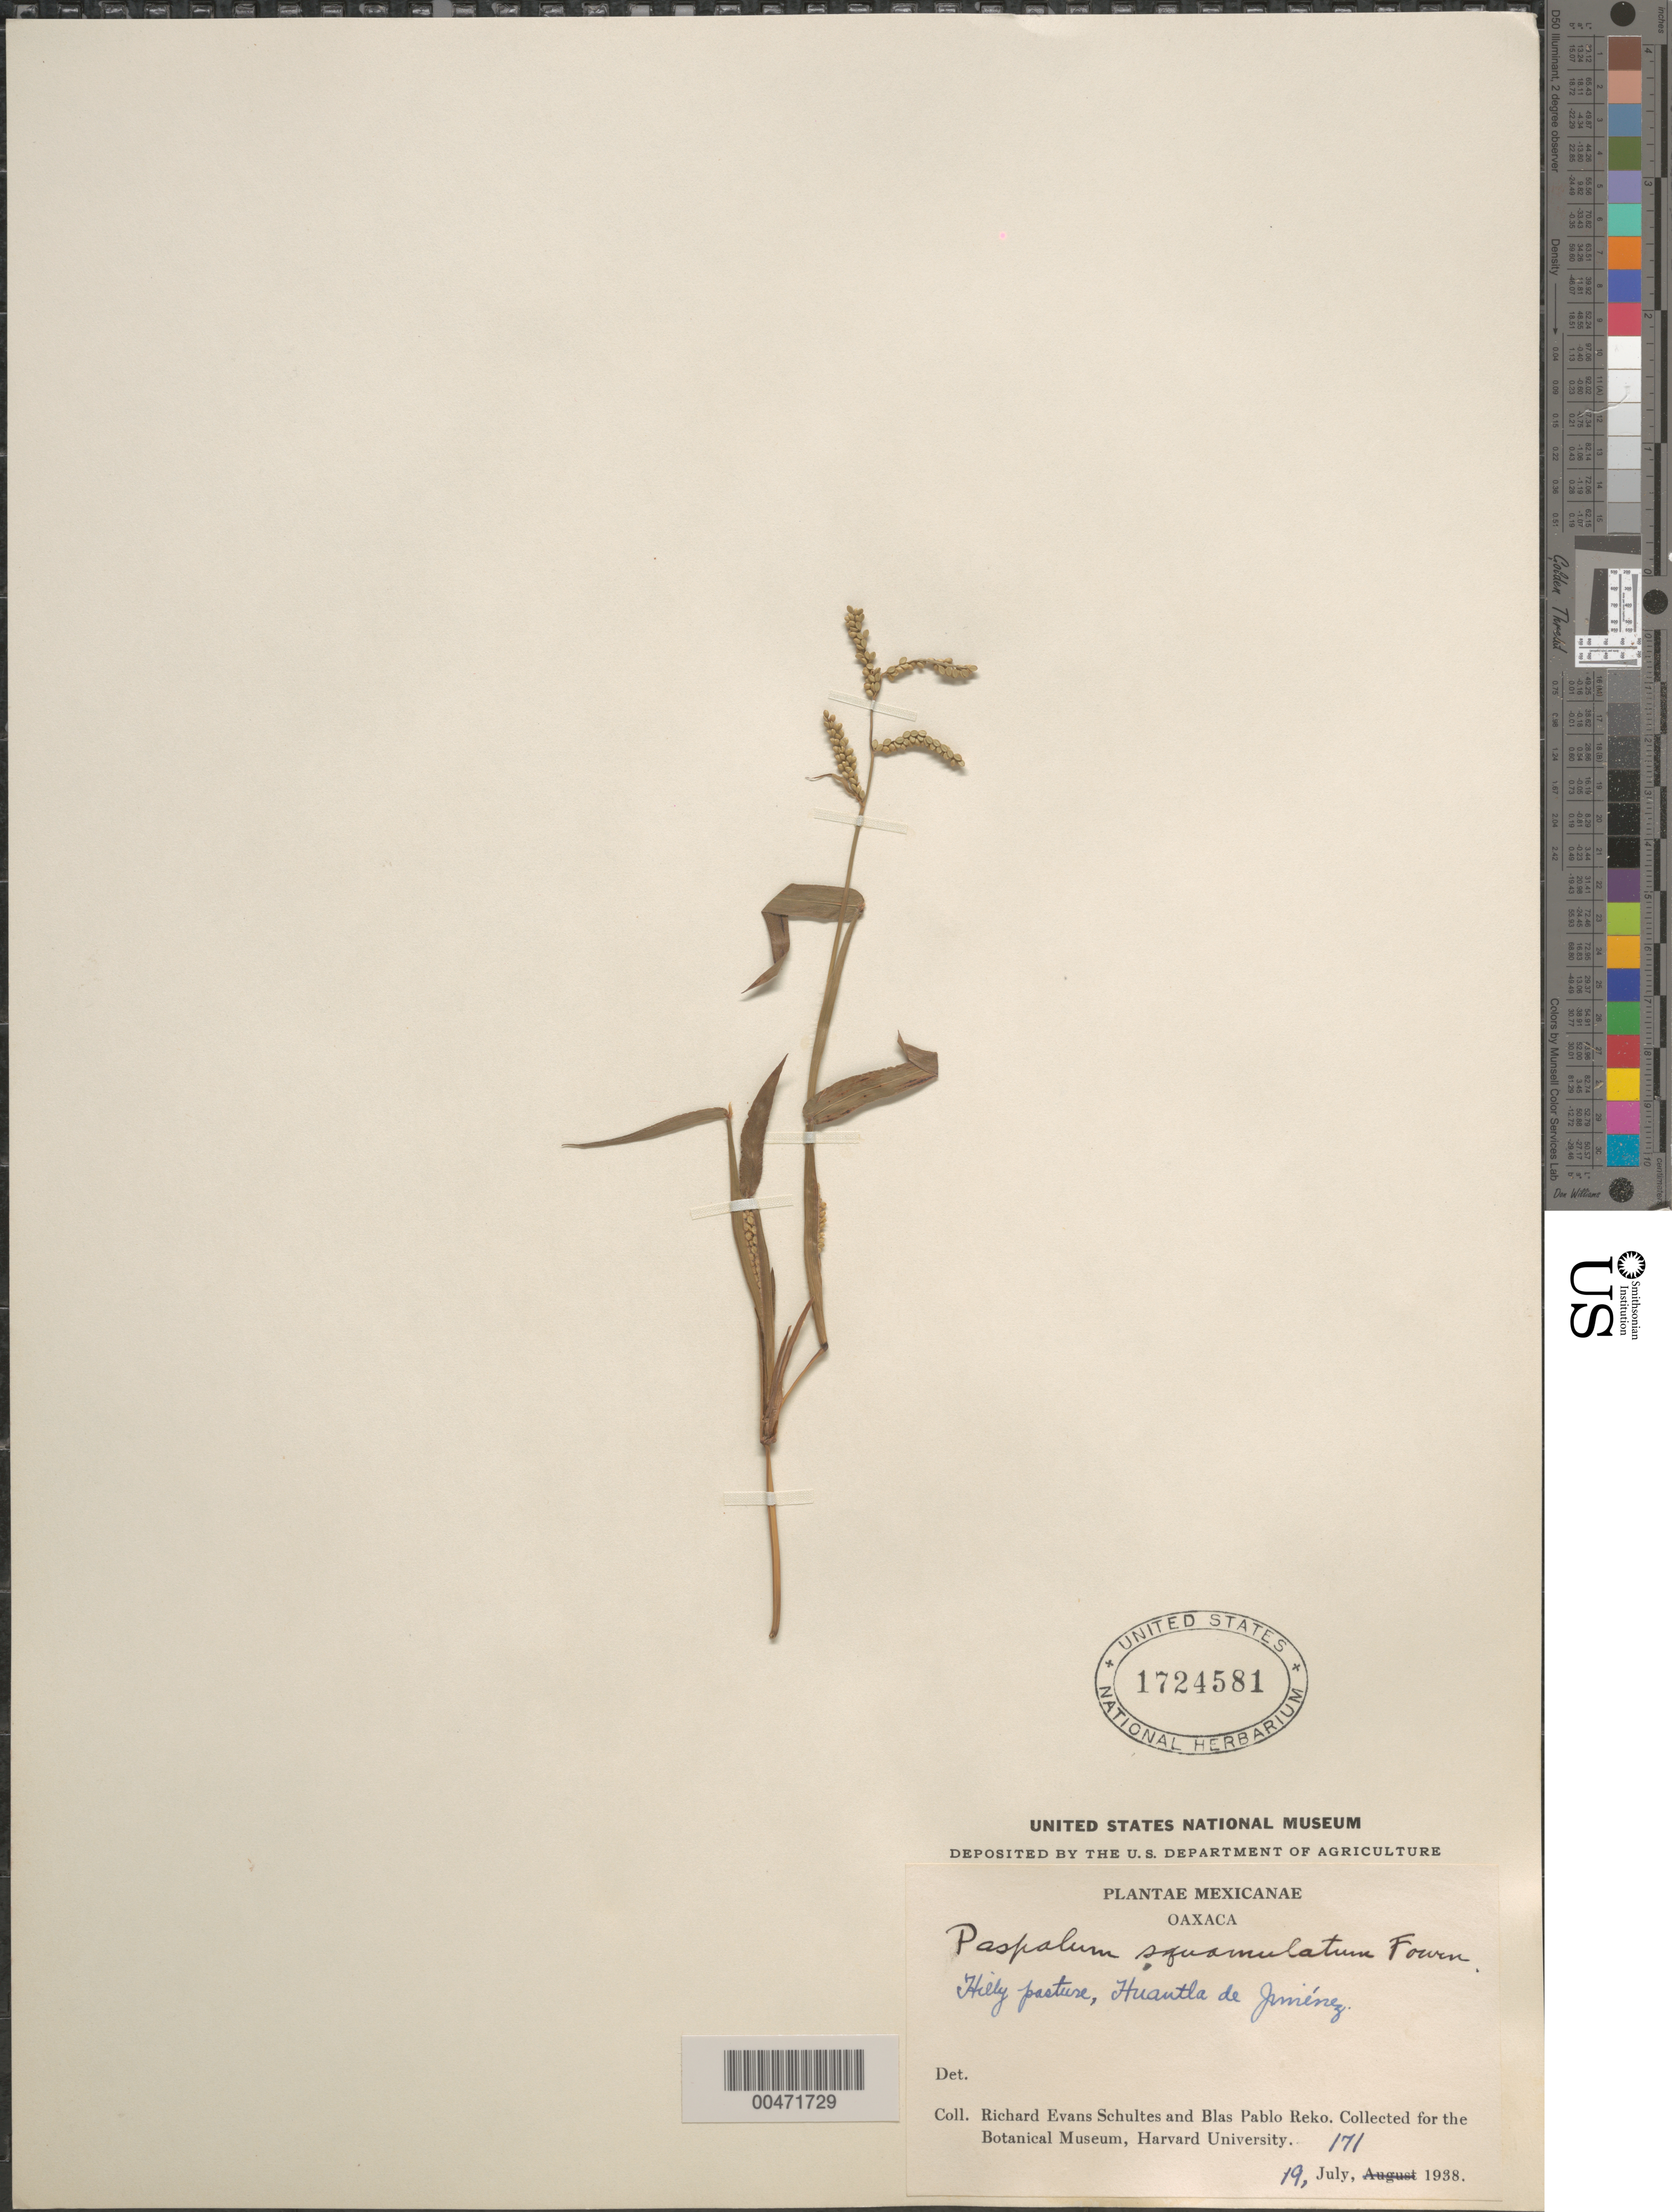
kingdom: Plantae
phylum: Tracheophyta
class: Liliopsida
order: Poales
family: Poaceae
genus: Paspalum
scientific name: Paspalum squamulatum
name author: E. Fourn.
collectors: R. E. Schultes & B. P. Reko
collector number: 171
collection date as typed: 19 Jul 1938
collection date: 1938-07-19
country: Mexico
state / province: Oaxaca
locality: Huautla de Jim‚nez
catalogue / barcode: US 1724581